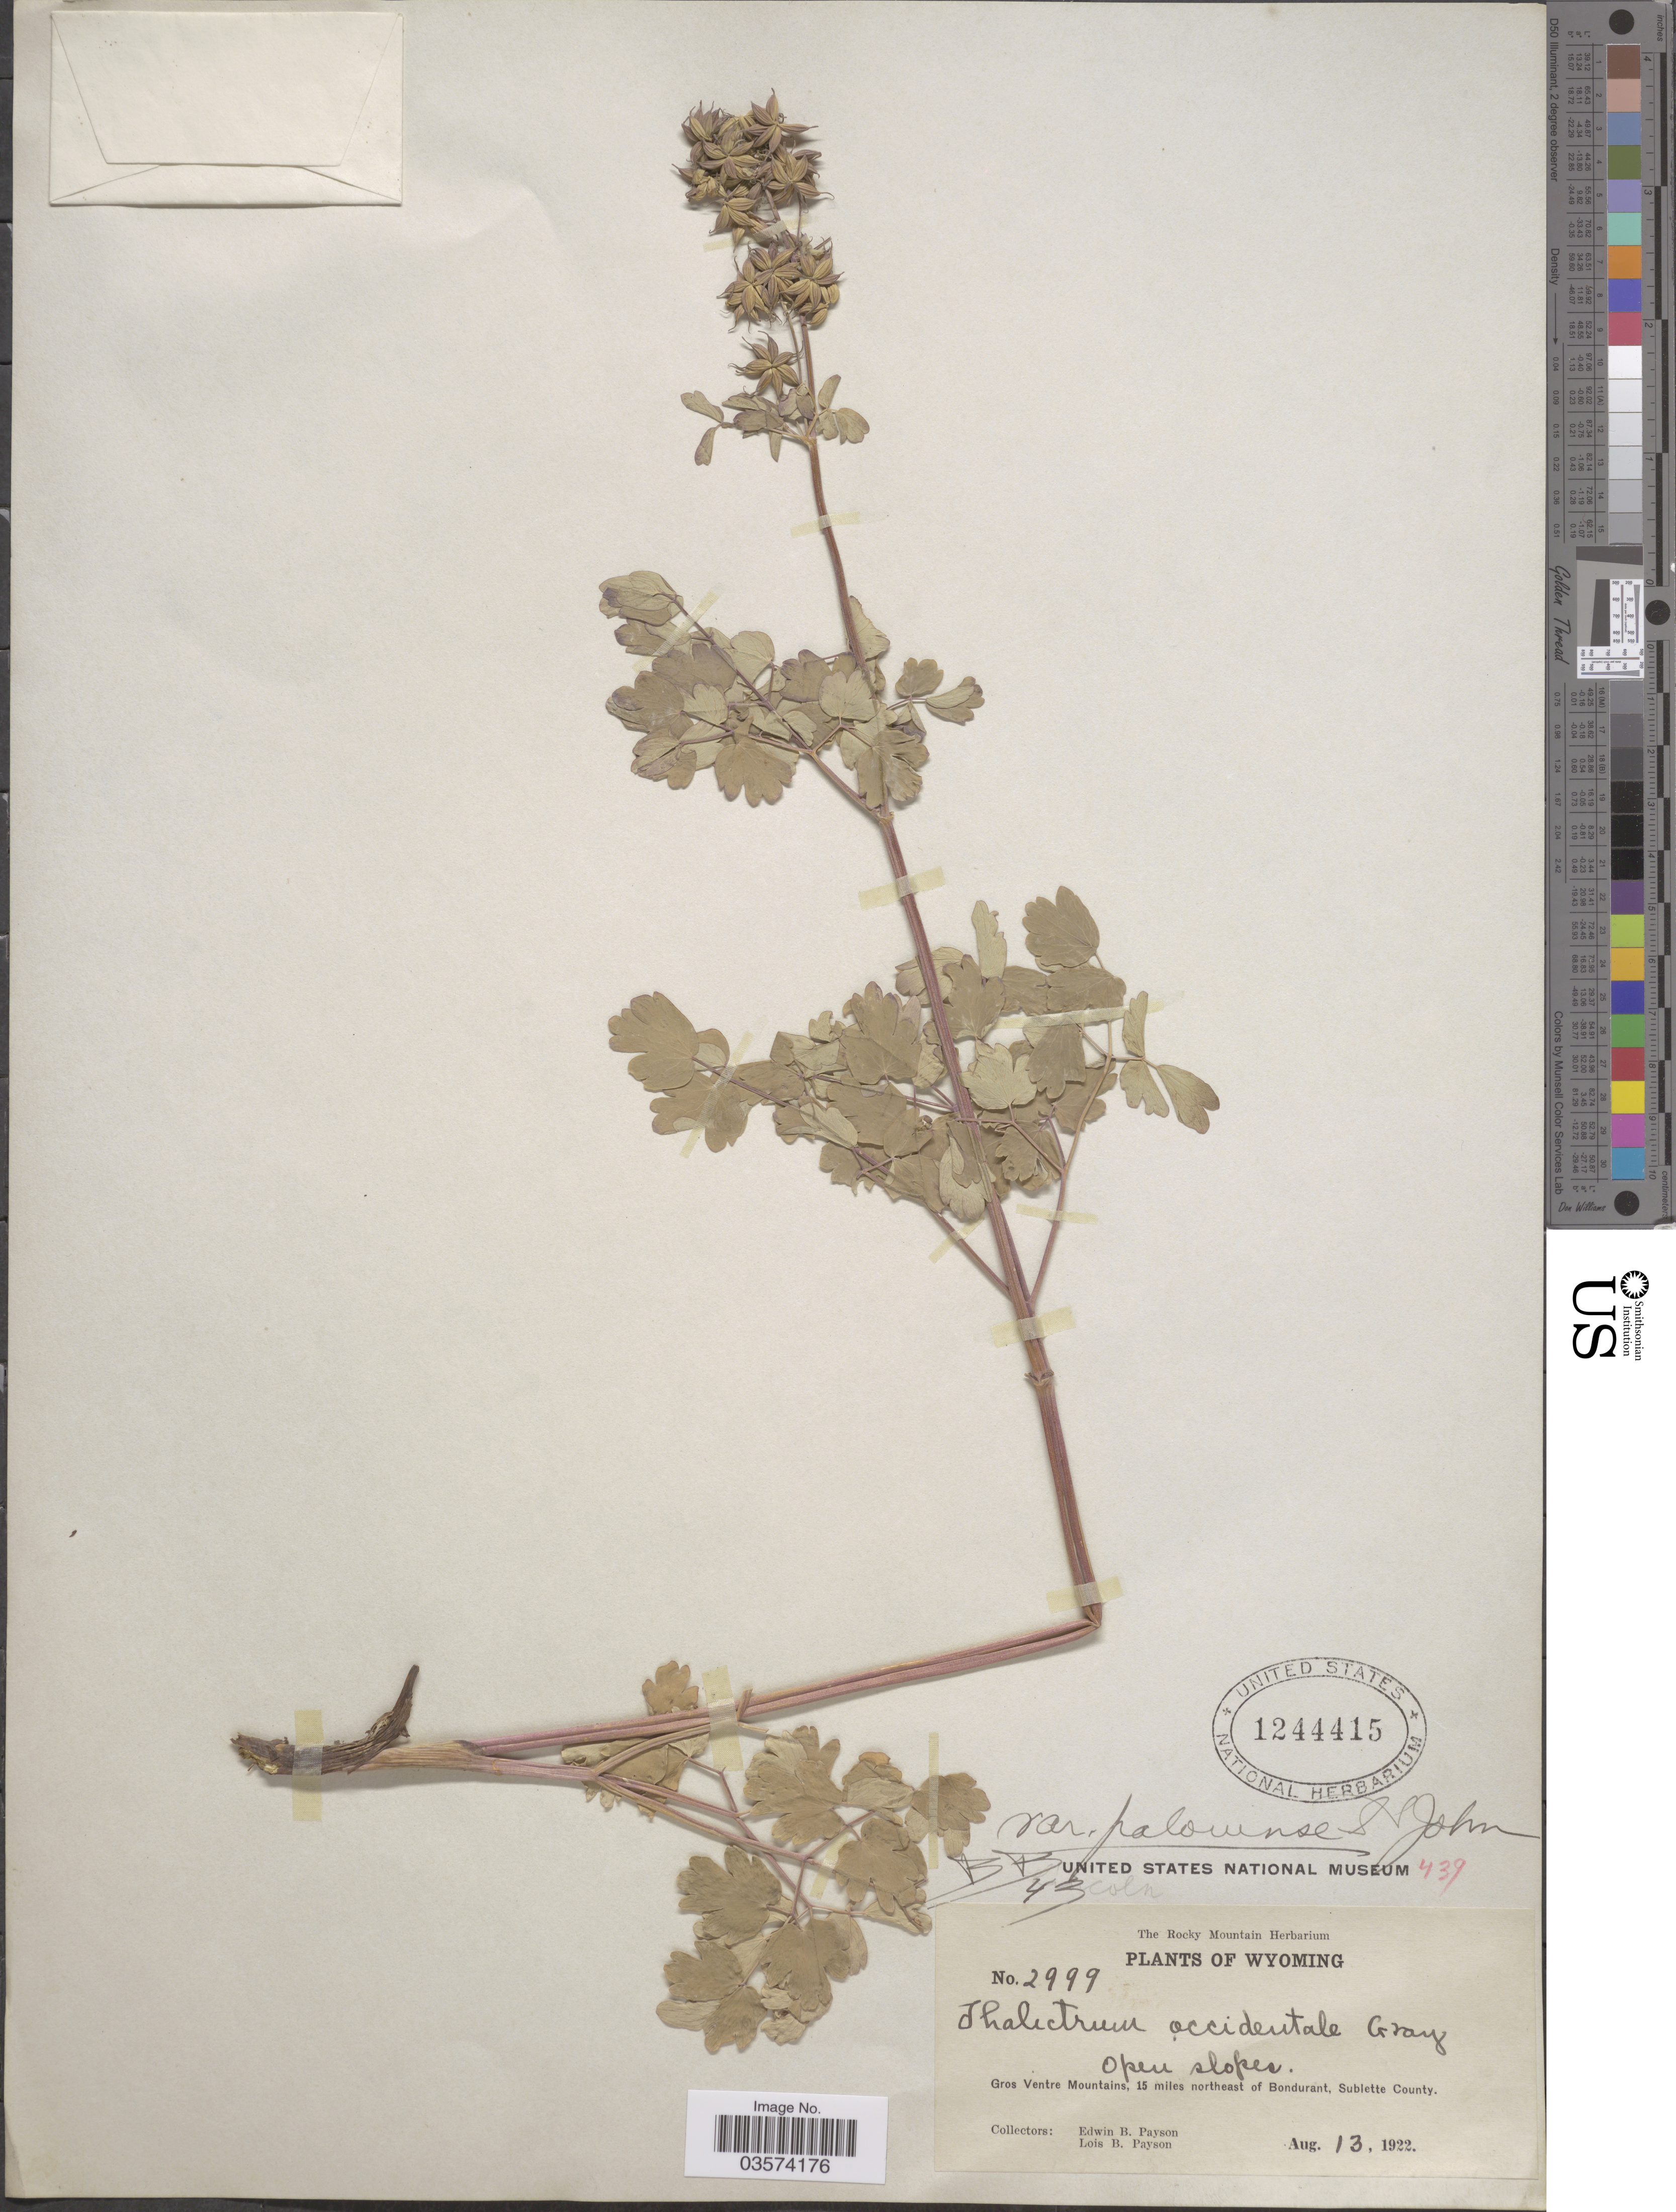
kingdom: Plantae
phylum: Tracheophyta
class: Magnoliopsida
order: Ranunculales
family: Ranunculaceae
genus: Thalictrum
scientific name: Thalictrum occidentale var. palousense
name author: H. St. John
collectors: E. B. Payson & L. Payson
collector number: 2999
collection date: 1922-08-13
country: United States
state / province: Wyoming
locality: Gros Ventre Mountains, 15 miles northeast of Bondurant, Sublette County.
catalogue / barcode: US 1244415